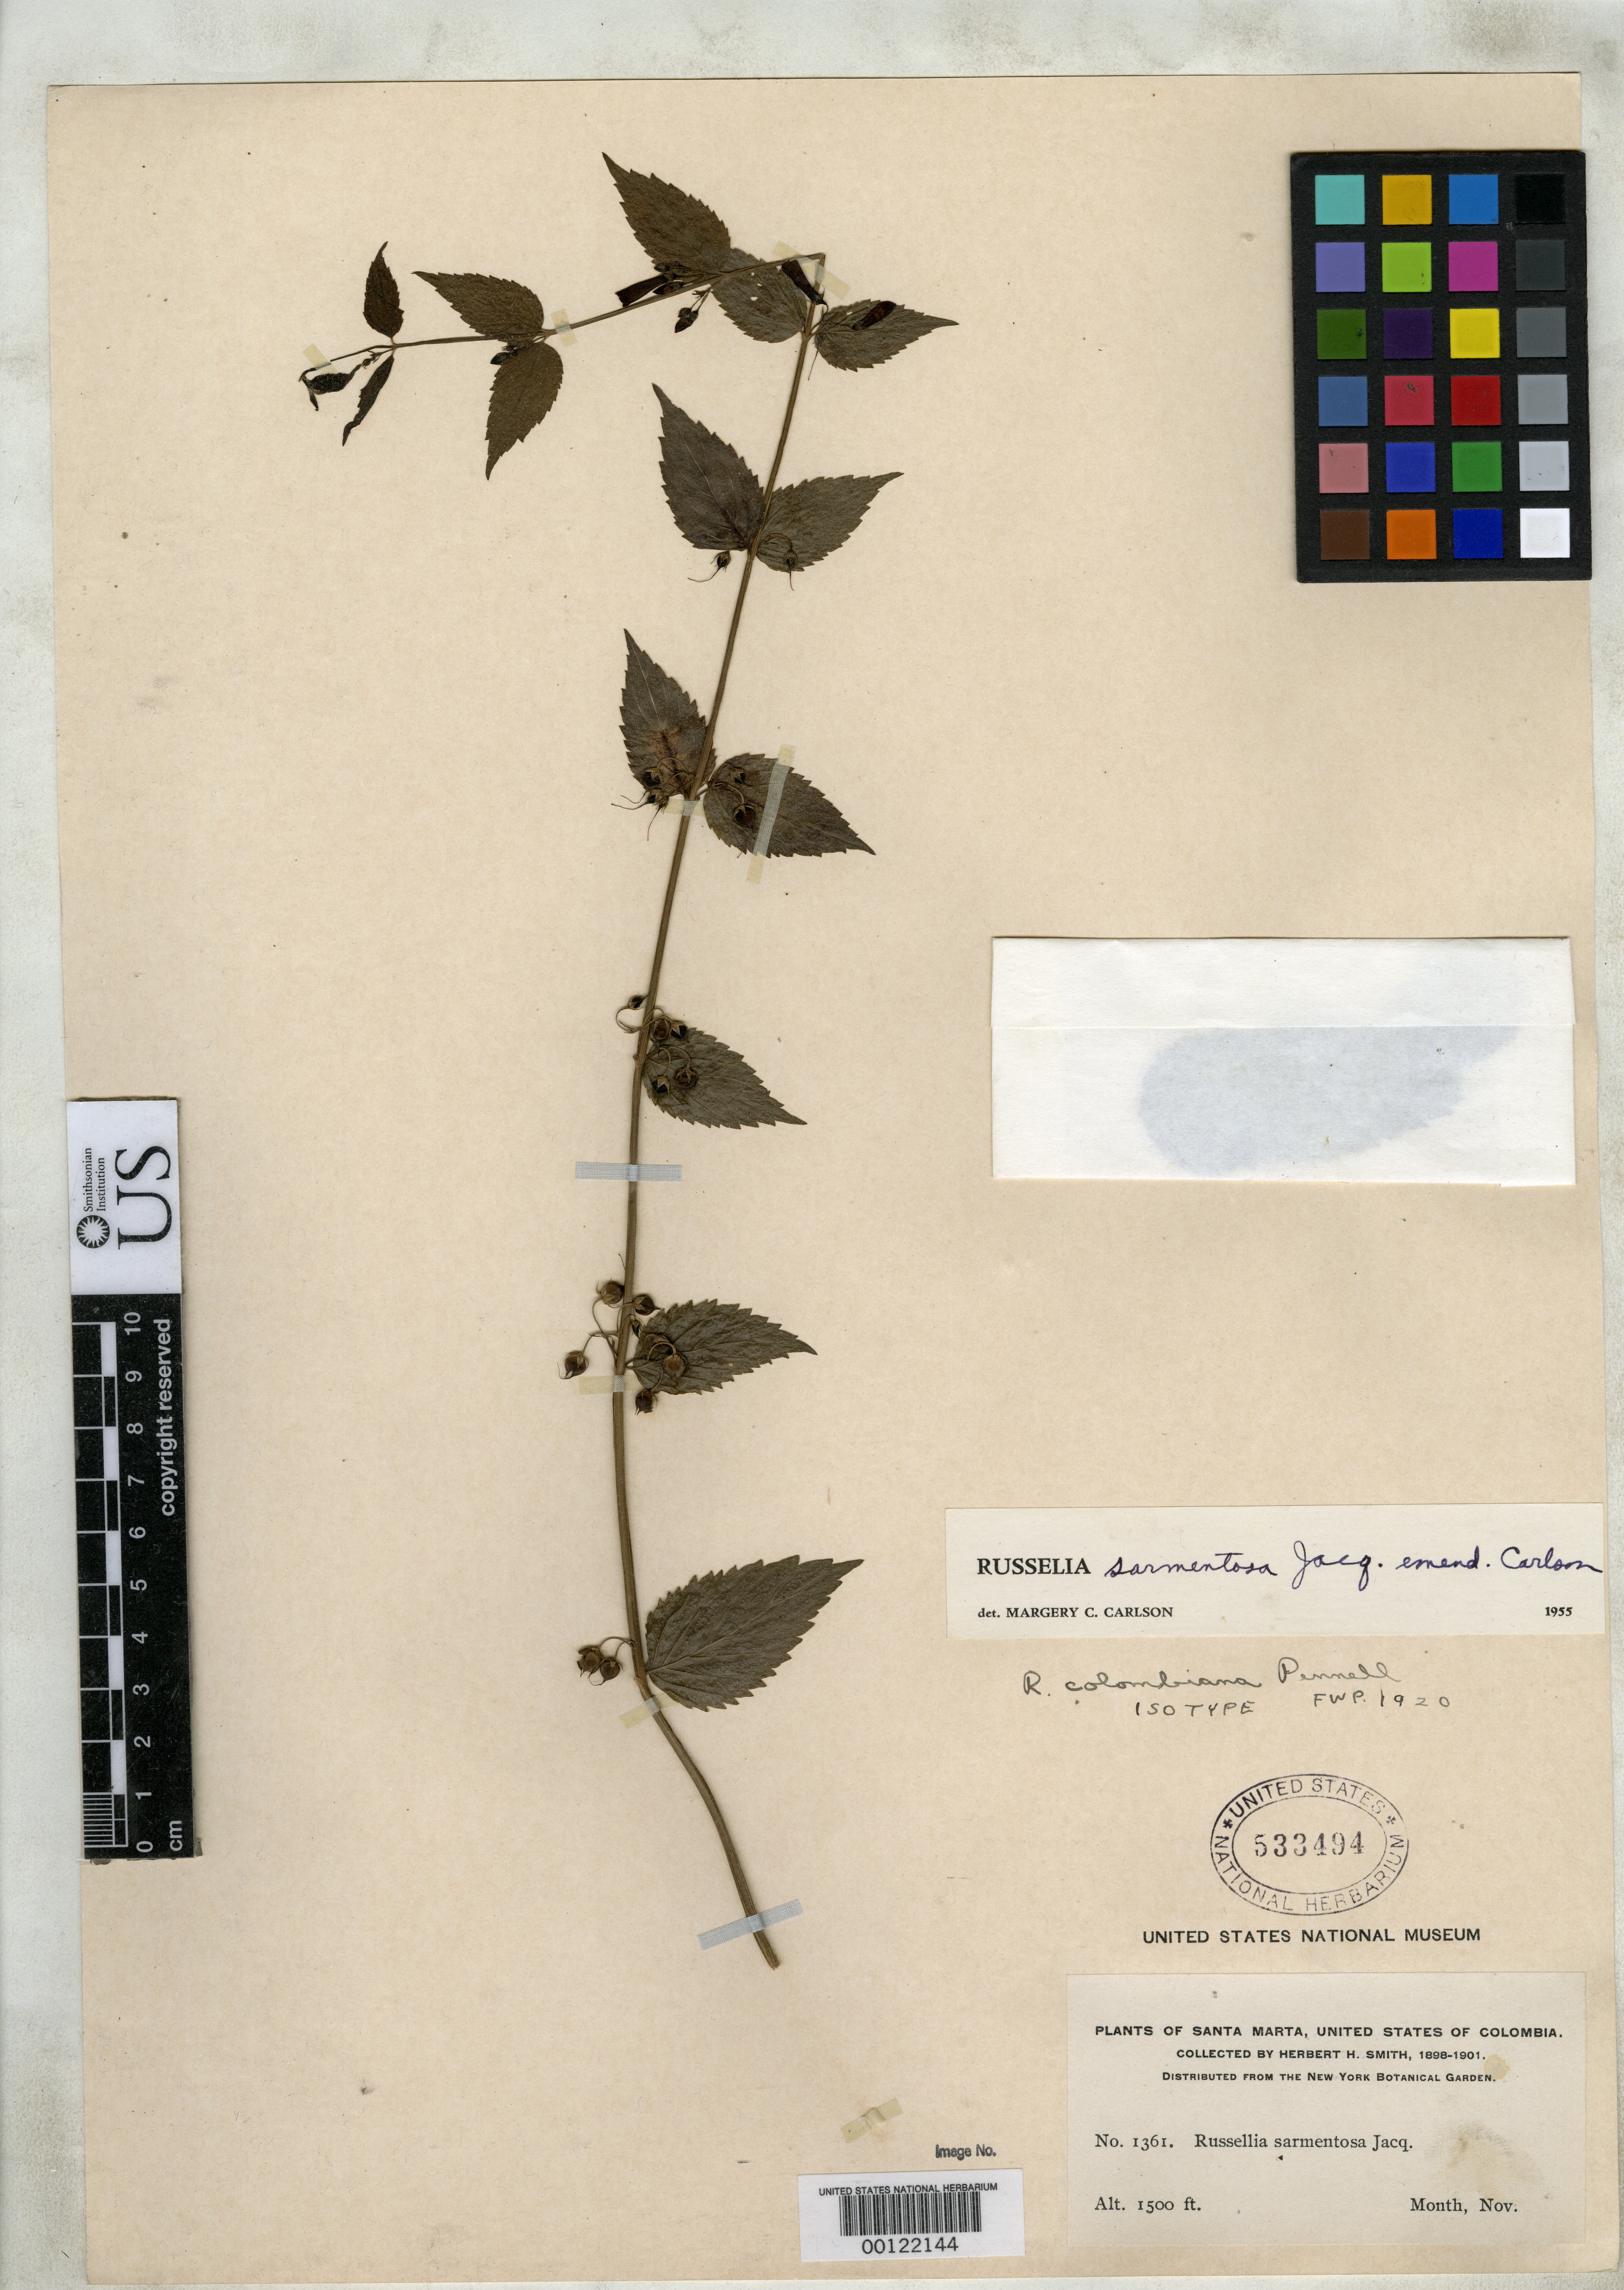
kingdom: Plantae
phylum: Tracheophyta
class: Magnoliopsida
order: Lamiales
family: Plantaginaceae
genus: Russelia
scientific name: Russelia colombiana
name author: Pennell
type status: Isotype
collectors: Herbert H. Smith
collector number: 1361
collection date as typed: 1889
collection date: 1889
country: Colombia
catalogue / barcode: US 533494